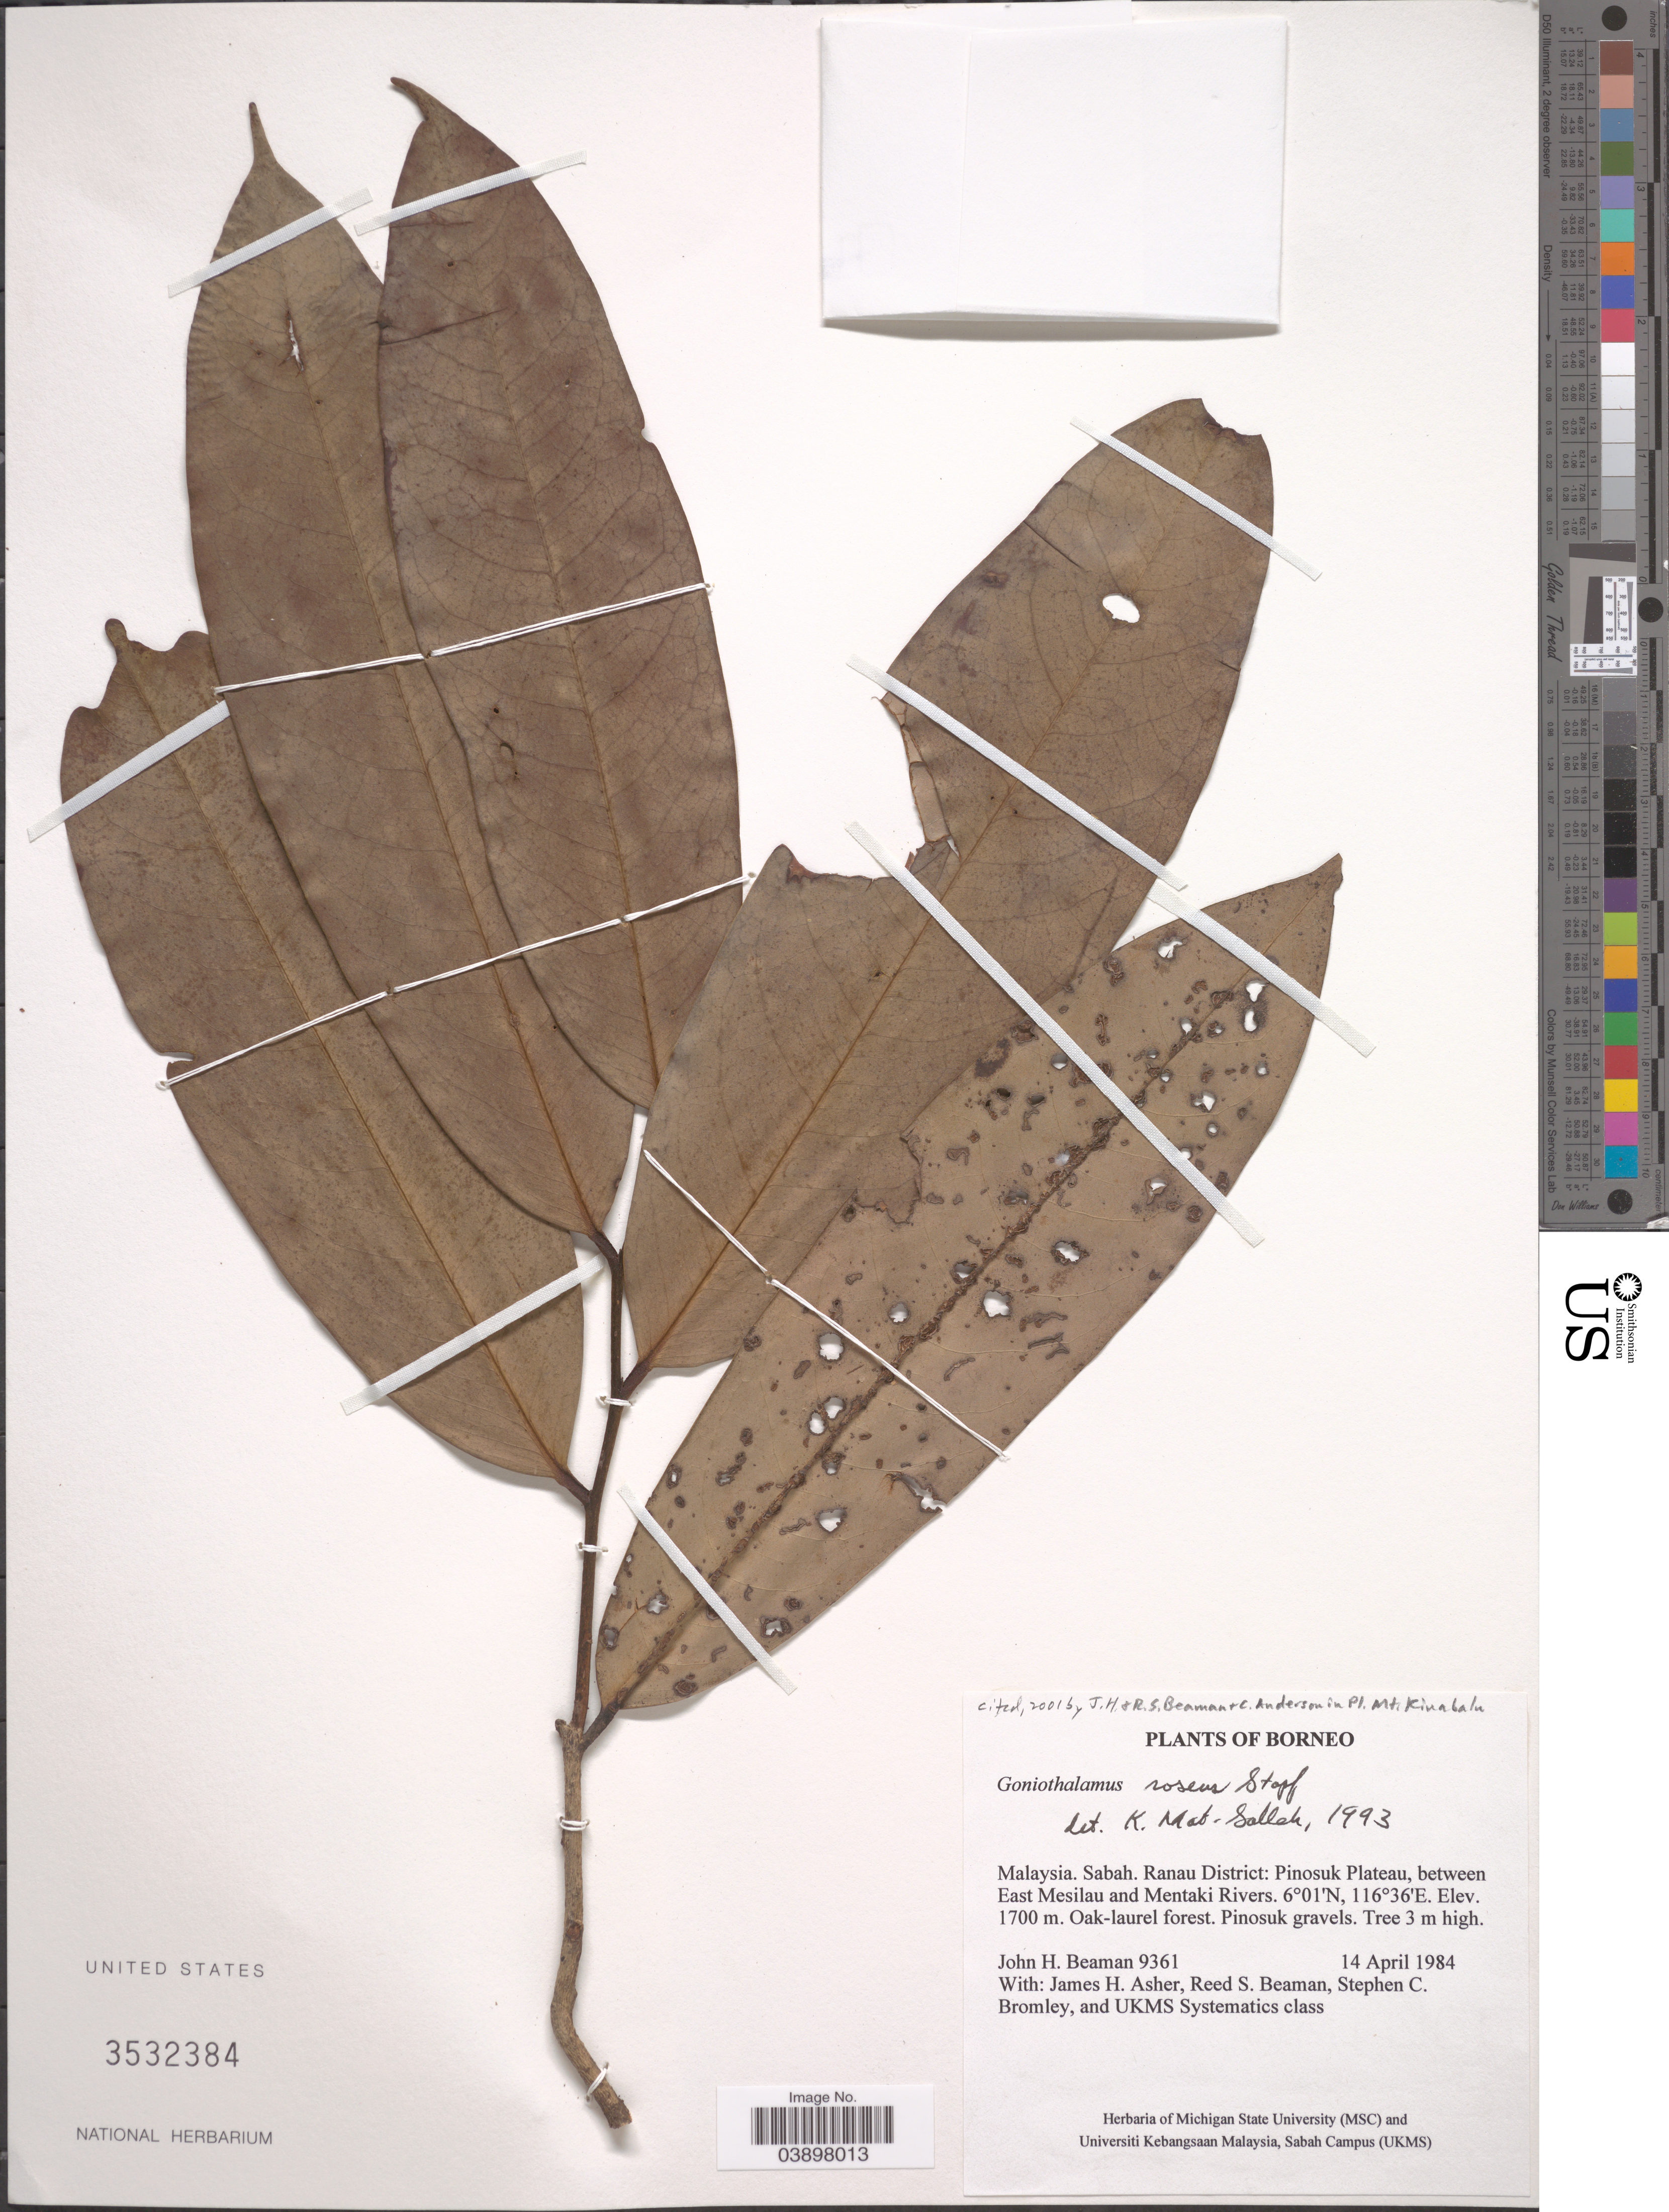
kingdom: Plantae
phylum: Tracheophyta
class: Magnoliopsida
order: Magnoliales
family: Annonaceae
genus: Goniothalamus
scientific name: Goniothalamus roseus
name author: Stapf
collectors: J. H. Beaman, J. Asher, R. S. Beaman, S. Bromley & UKMS Systematics Class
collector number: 9361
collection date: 1984-04-14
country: Malaysia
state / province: Sabah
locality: Borneo. Ranau District: Pinosuk Plateau, between East Mesilau and Mentaki Rivers.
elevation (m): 1700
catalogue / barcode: US 3532384